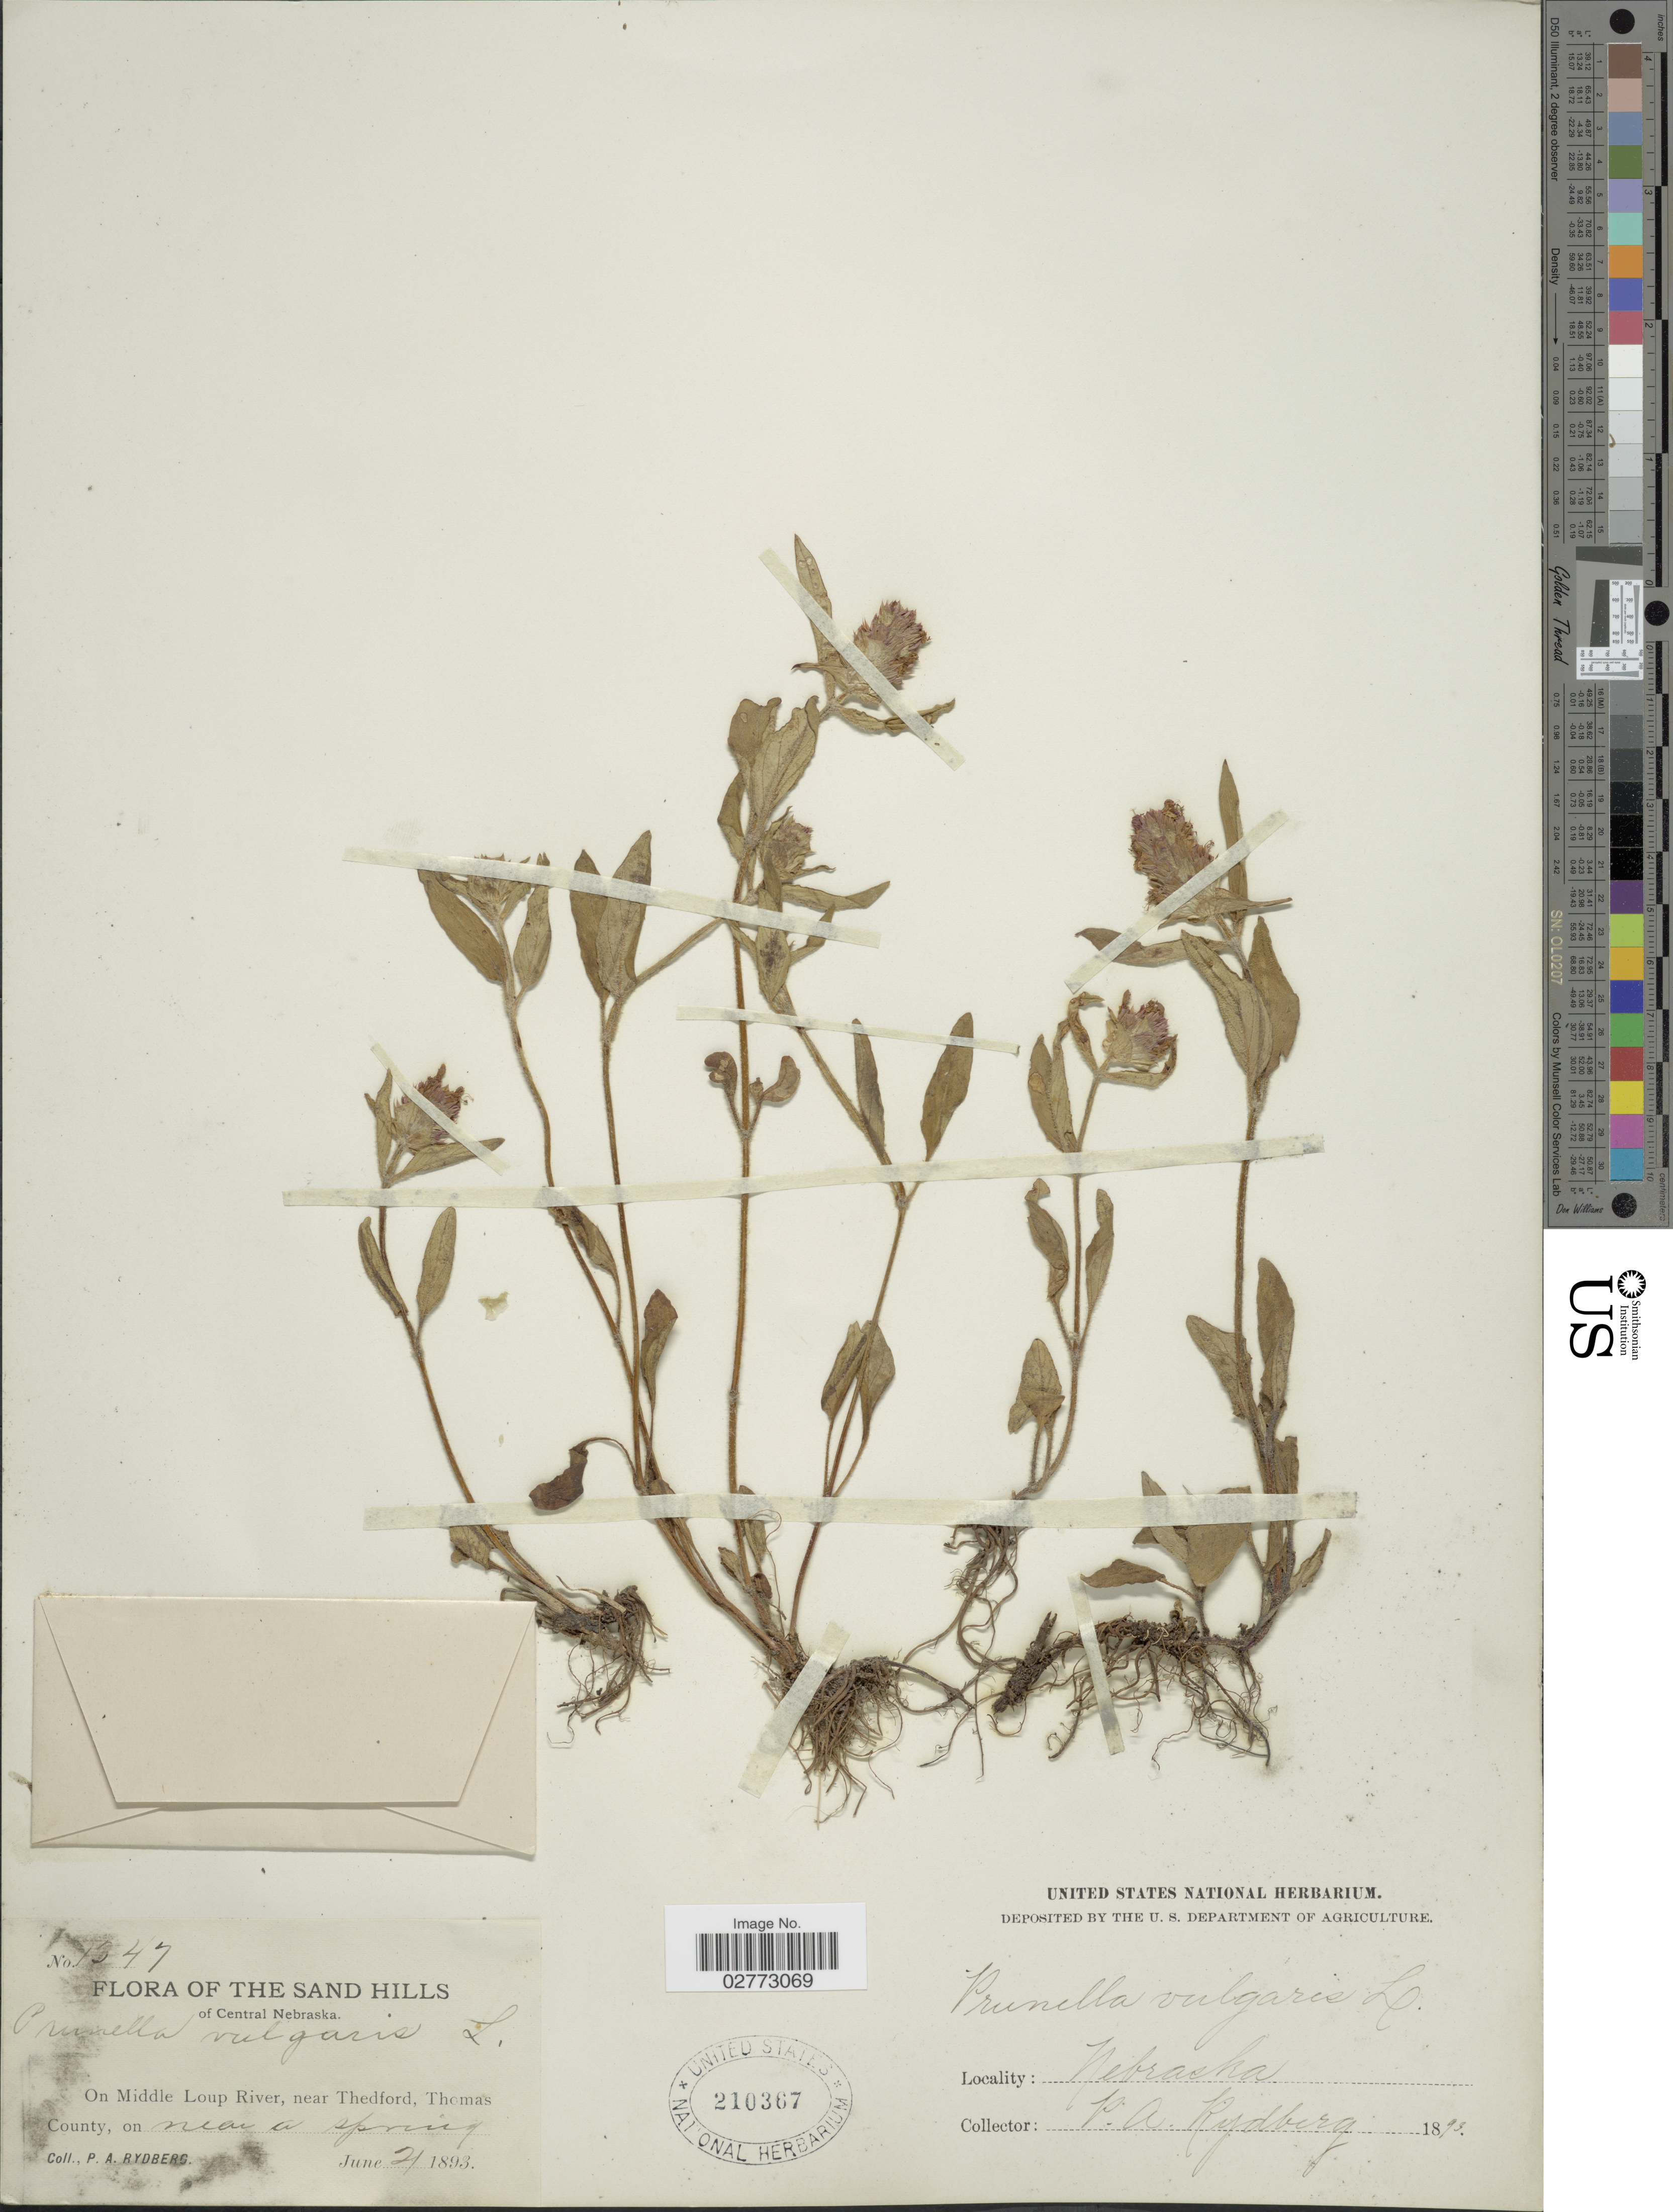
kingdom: Plantae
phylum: Tracheophyta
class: Magnoliopsida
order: Lamiales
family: Lamiaceae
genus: Prunella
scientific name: Prunella vulgaris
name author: L.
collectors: P. A. Rydberg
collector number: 1347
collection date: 1893-06-21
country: United States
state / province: Nebraska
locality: The Sand Hills of Central Nebraska. On Middle Loup River, near Thedford, Thomas County, on near a spring.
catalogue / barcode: US 210367